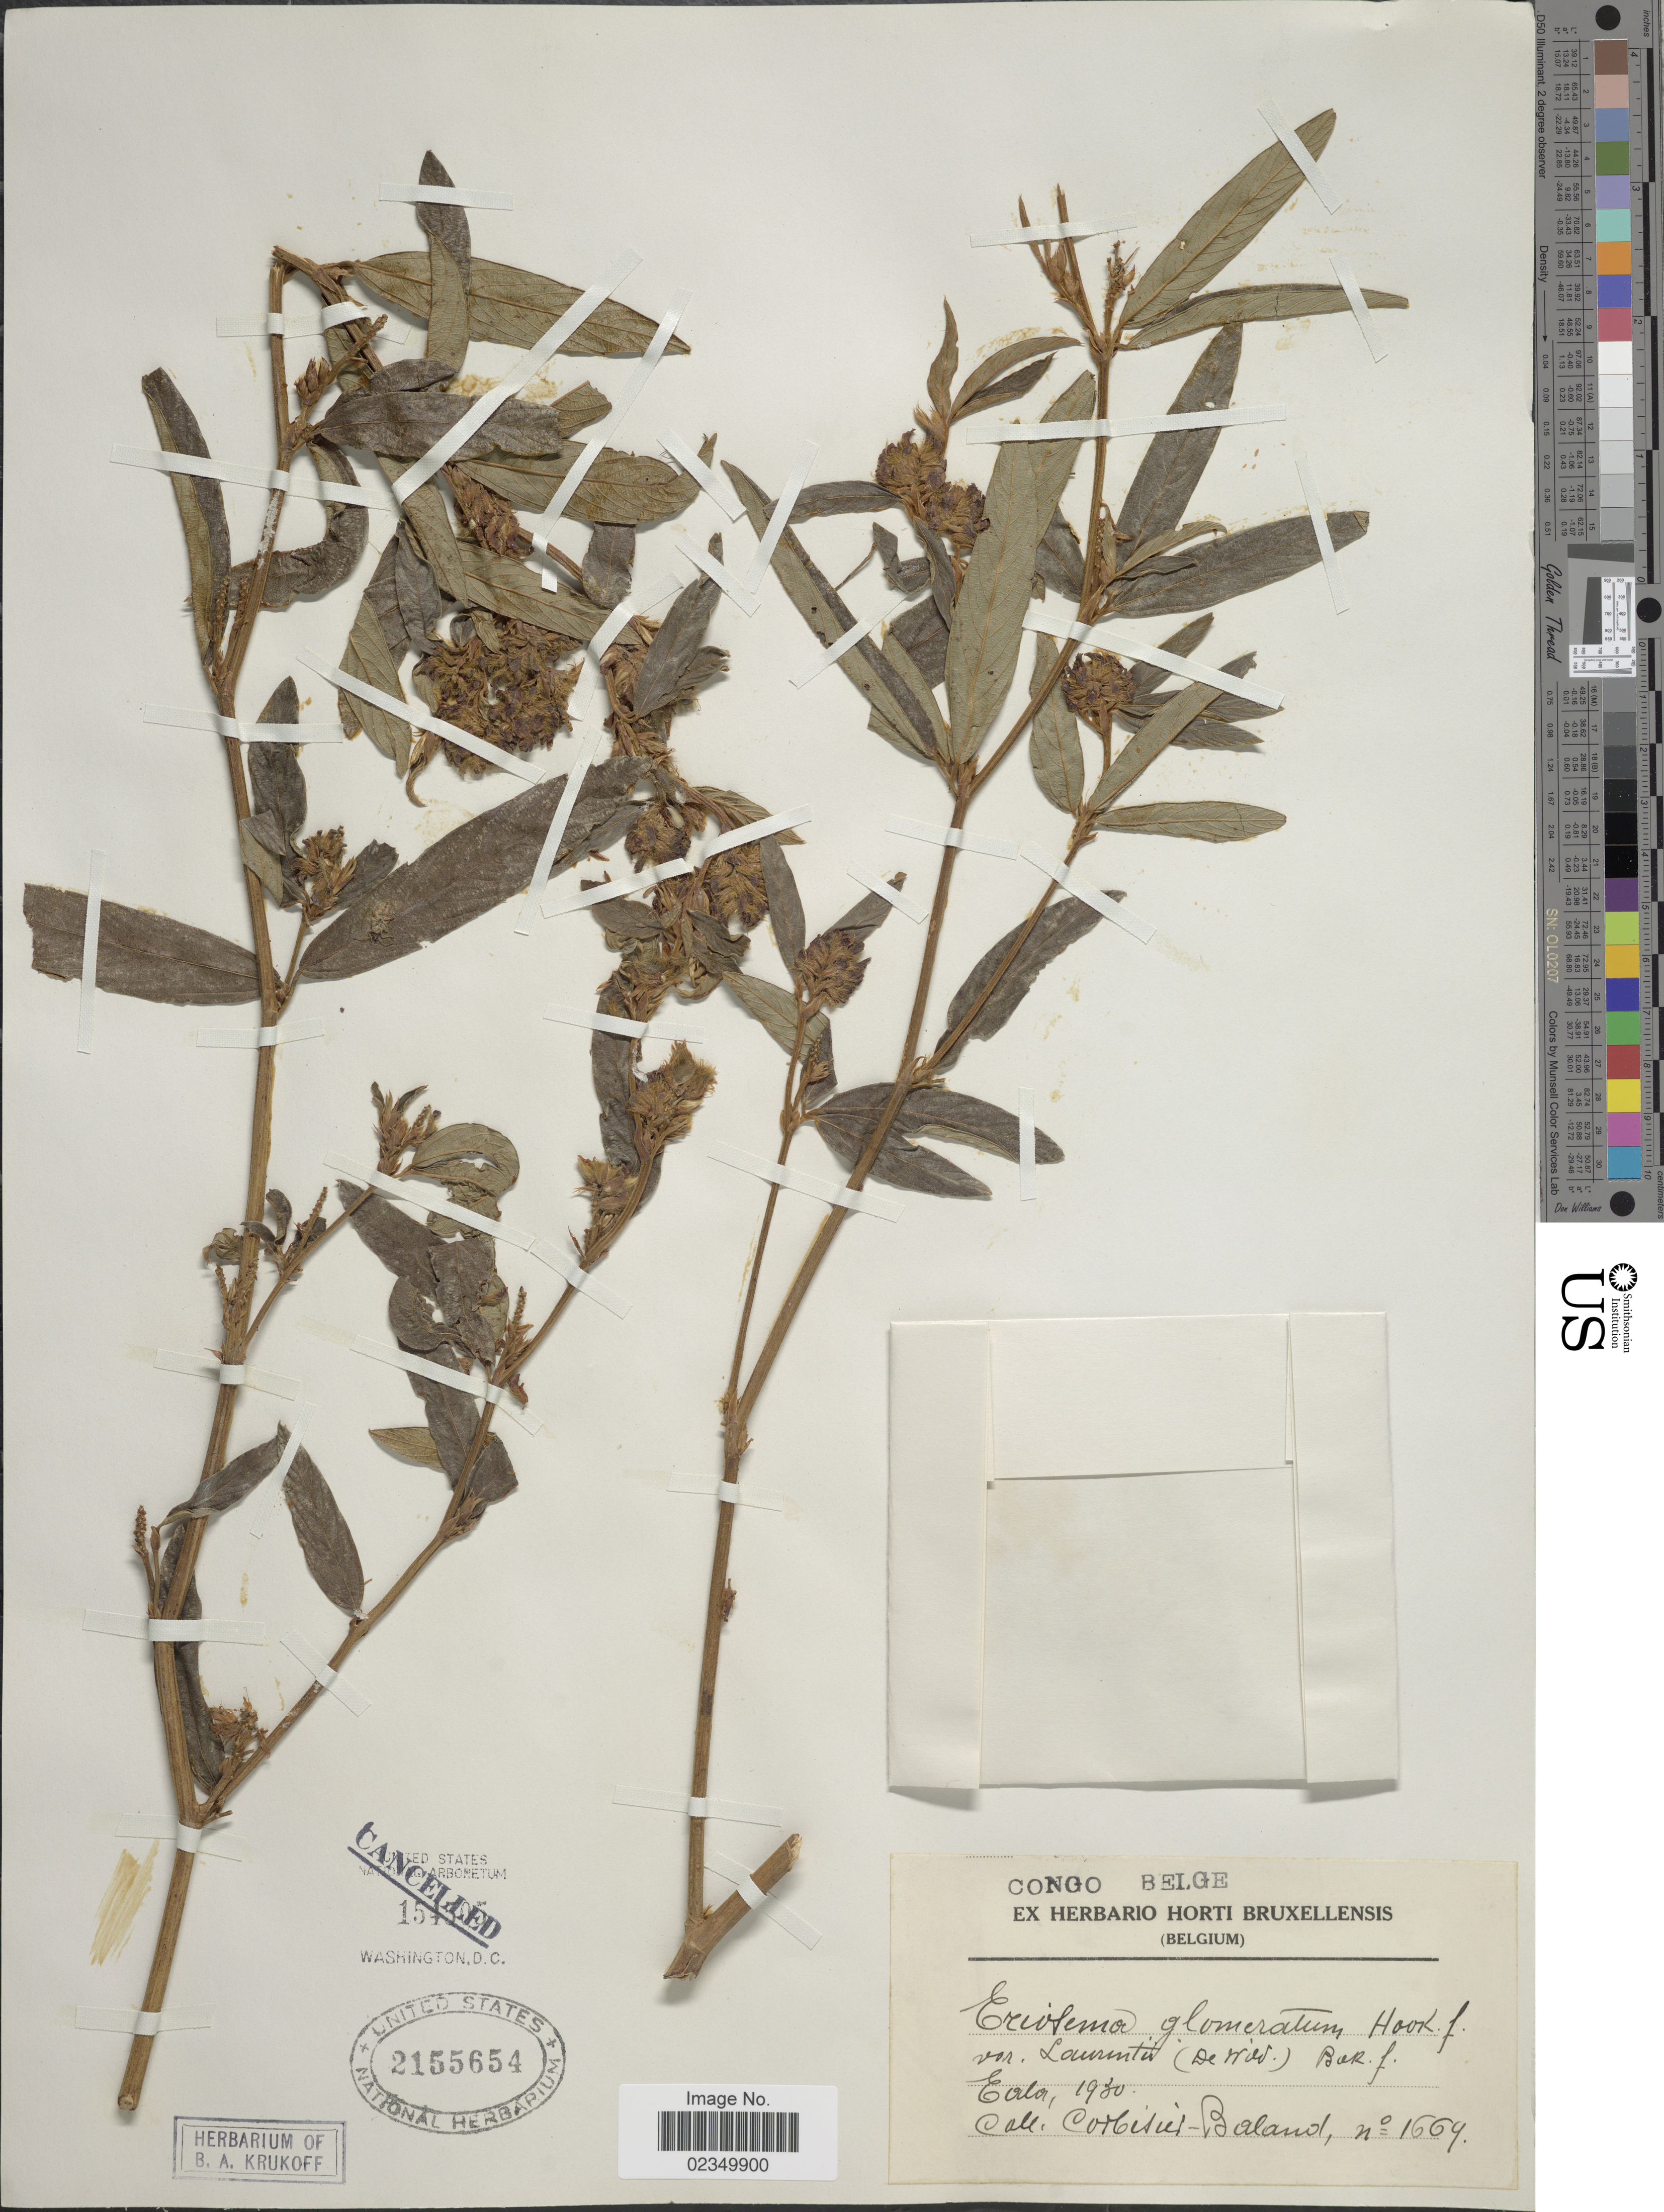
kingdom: Plantae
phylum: Tracheophyta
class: Magnoliopsida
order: Fabales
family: Fabaceae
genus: Eriosema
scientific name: Eriosema glomeratum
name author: (Guill. & Perr.) Hook. f.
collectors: A. Corbisier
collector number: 1669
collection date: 1930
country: Congo, Democratic Republic of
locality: Congo Belge, Eala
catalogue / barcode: US 2155654